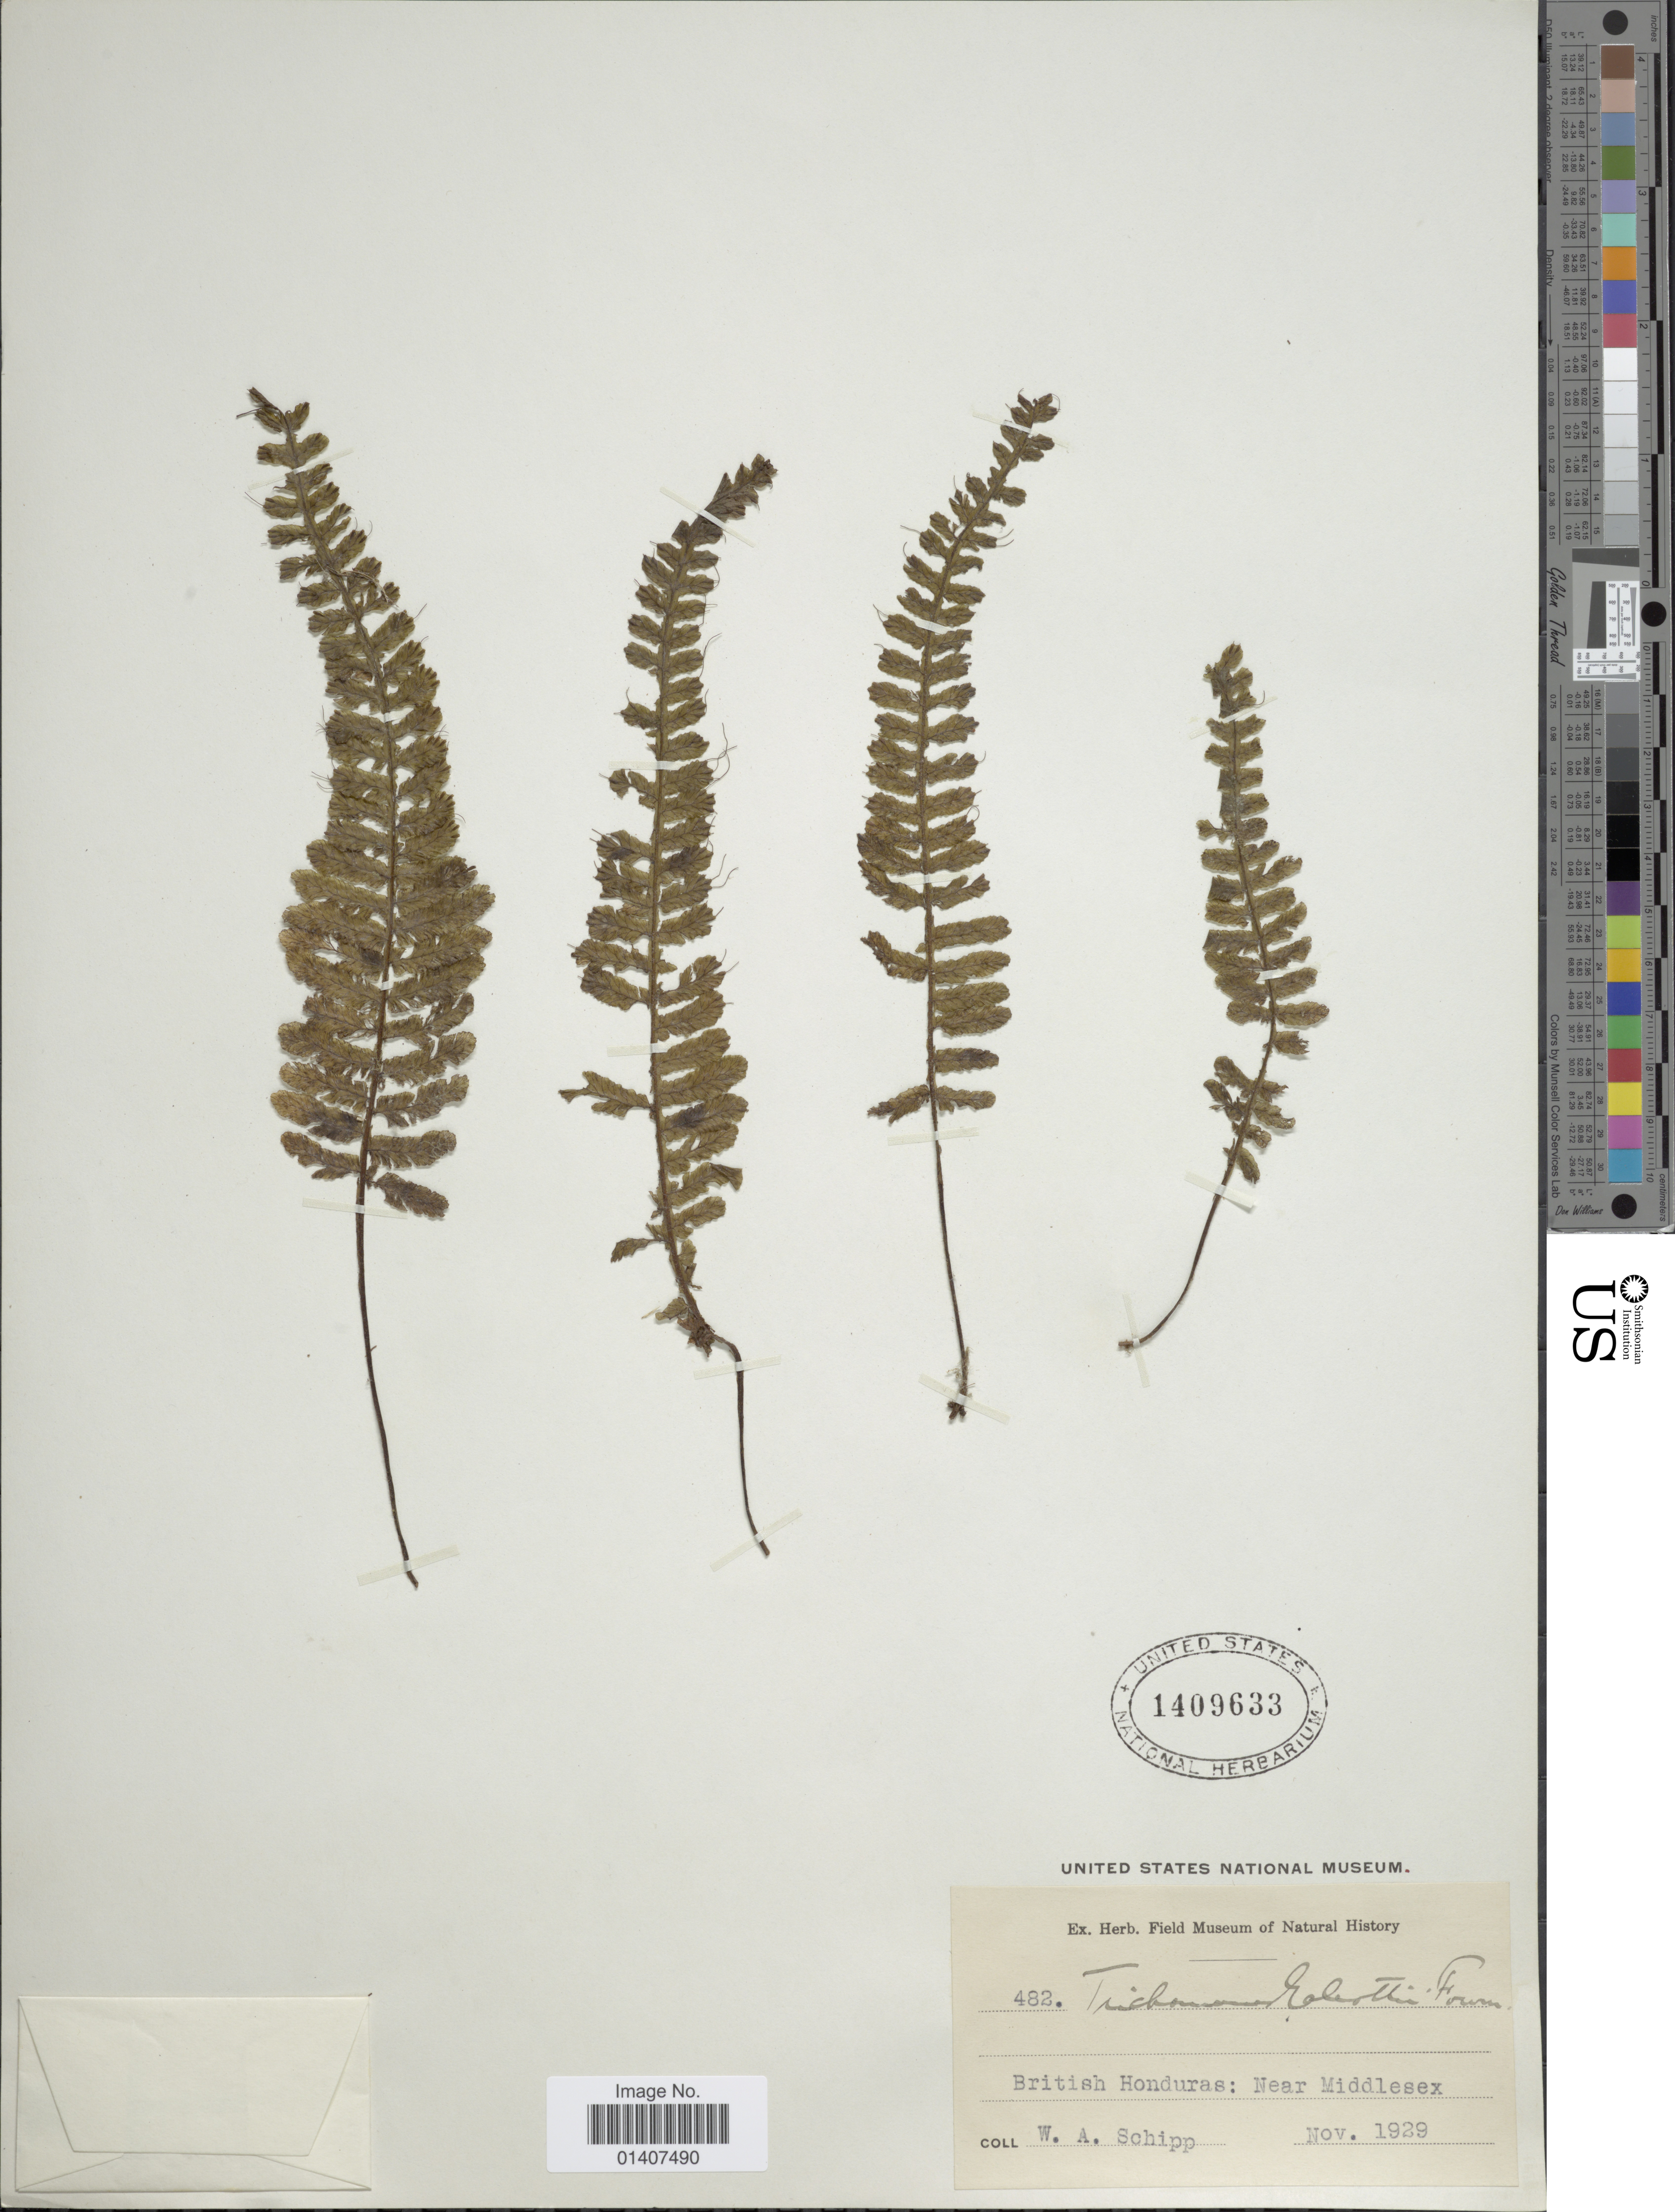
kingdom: Plantae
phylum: Tracheophyta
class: Polypodiopsida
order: Hymenophyllales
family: Hymenophyllaceae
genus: Trichomanes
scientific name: Trichomanes galeottii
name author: E. Fourn.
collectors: W. Schipp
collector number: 482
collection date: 1929-11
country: Belize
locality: British Honduras: near Middlesex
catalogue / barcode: US 1409633